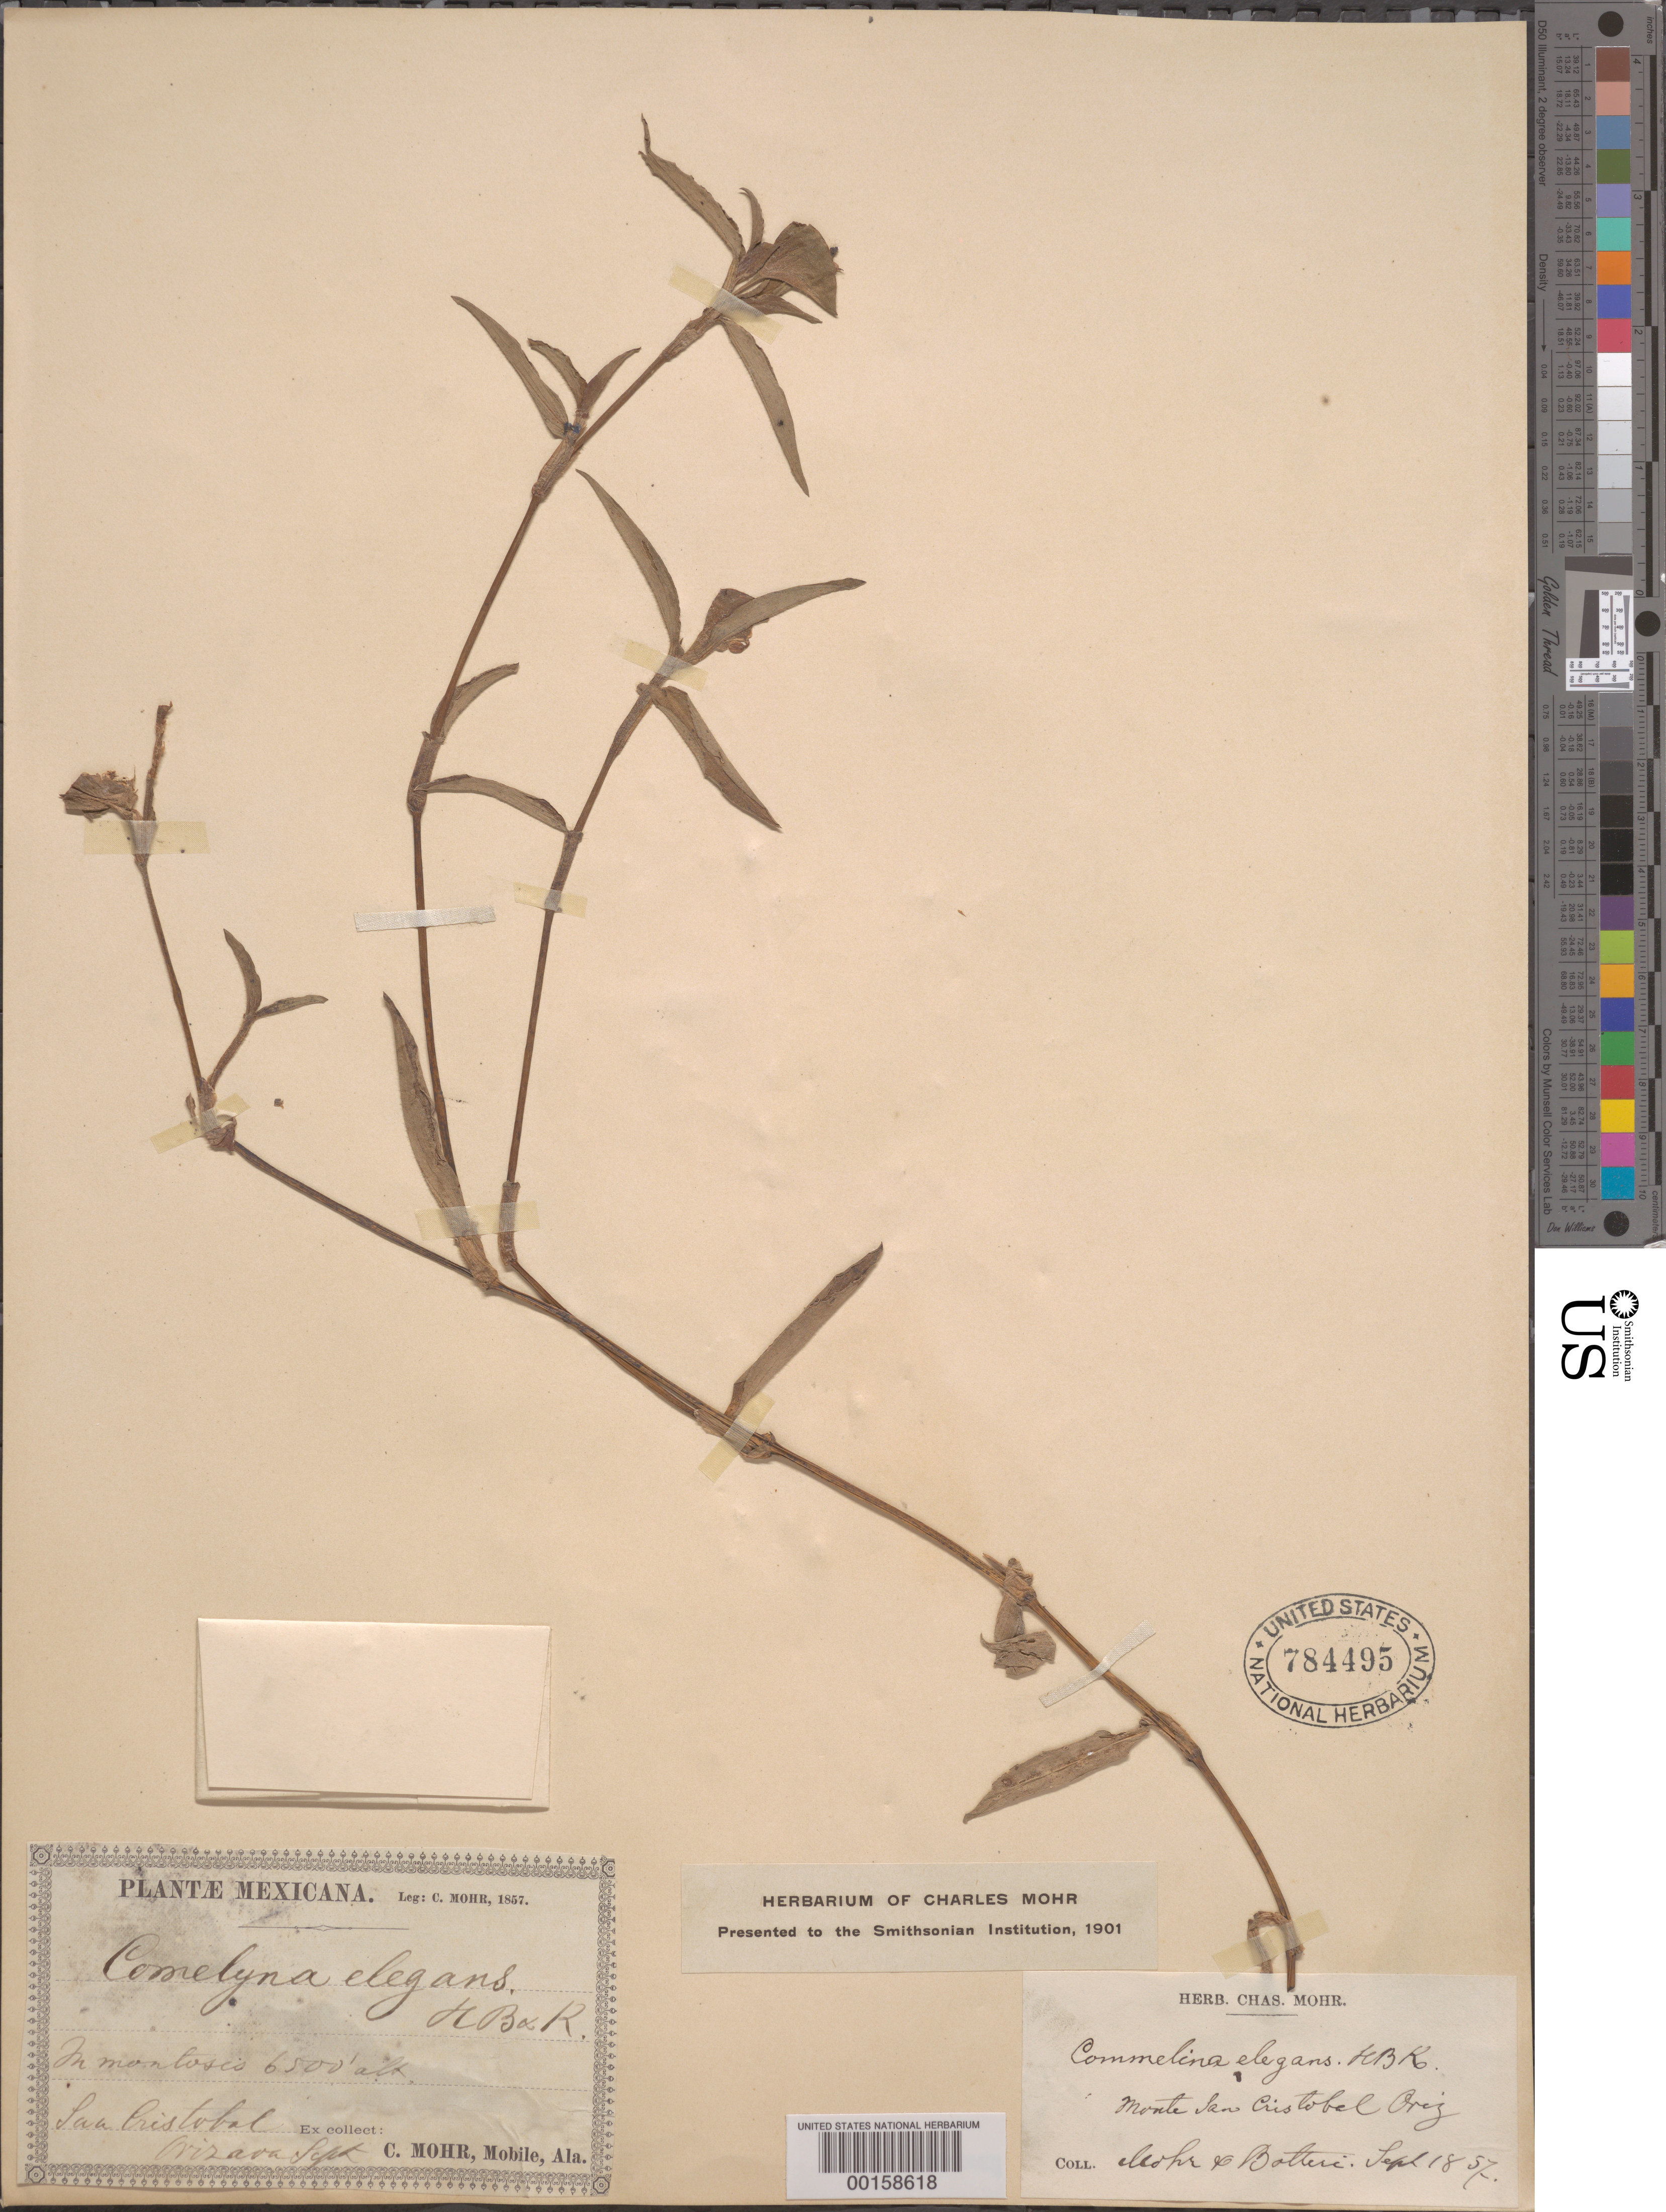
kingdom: Plantae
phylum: Tracheophyta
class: Liliopsida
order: Commelinales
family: Commelinaceae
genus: Commelina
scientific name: Commelina erecta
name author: L.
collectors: C. T. Mohr & -. Botteri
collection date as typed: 18 Sep 1857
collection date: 1857-09-18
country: Mexico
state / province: Chiapas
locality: San Cristobal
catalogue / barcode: US 784495